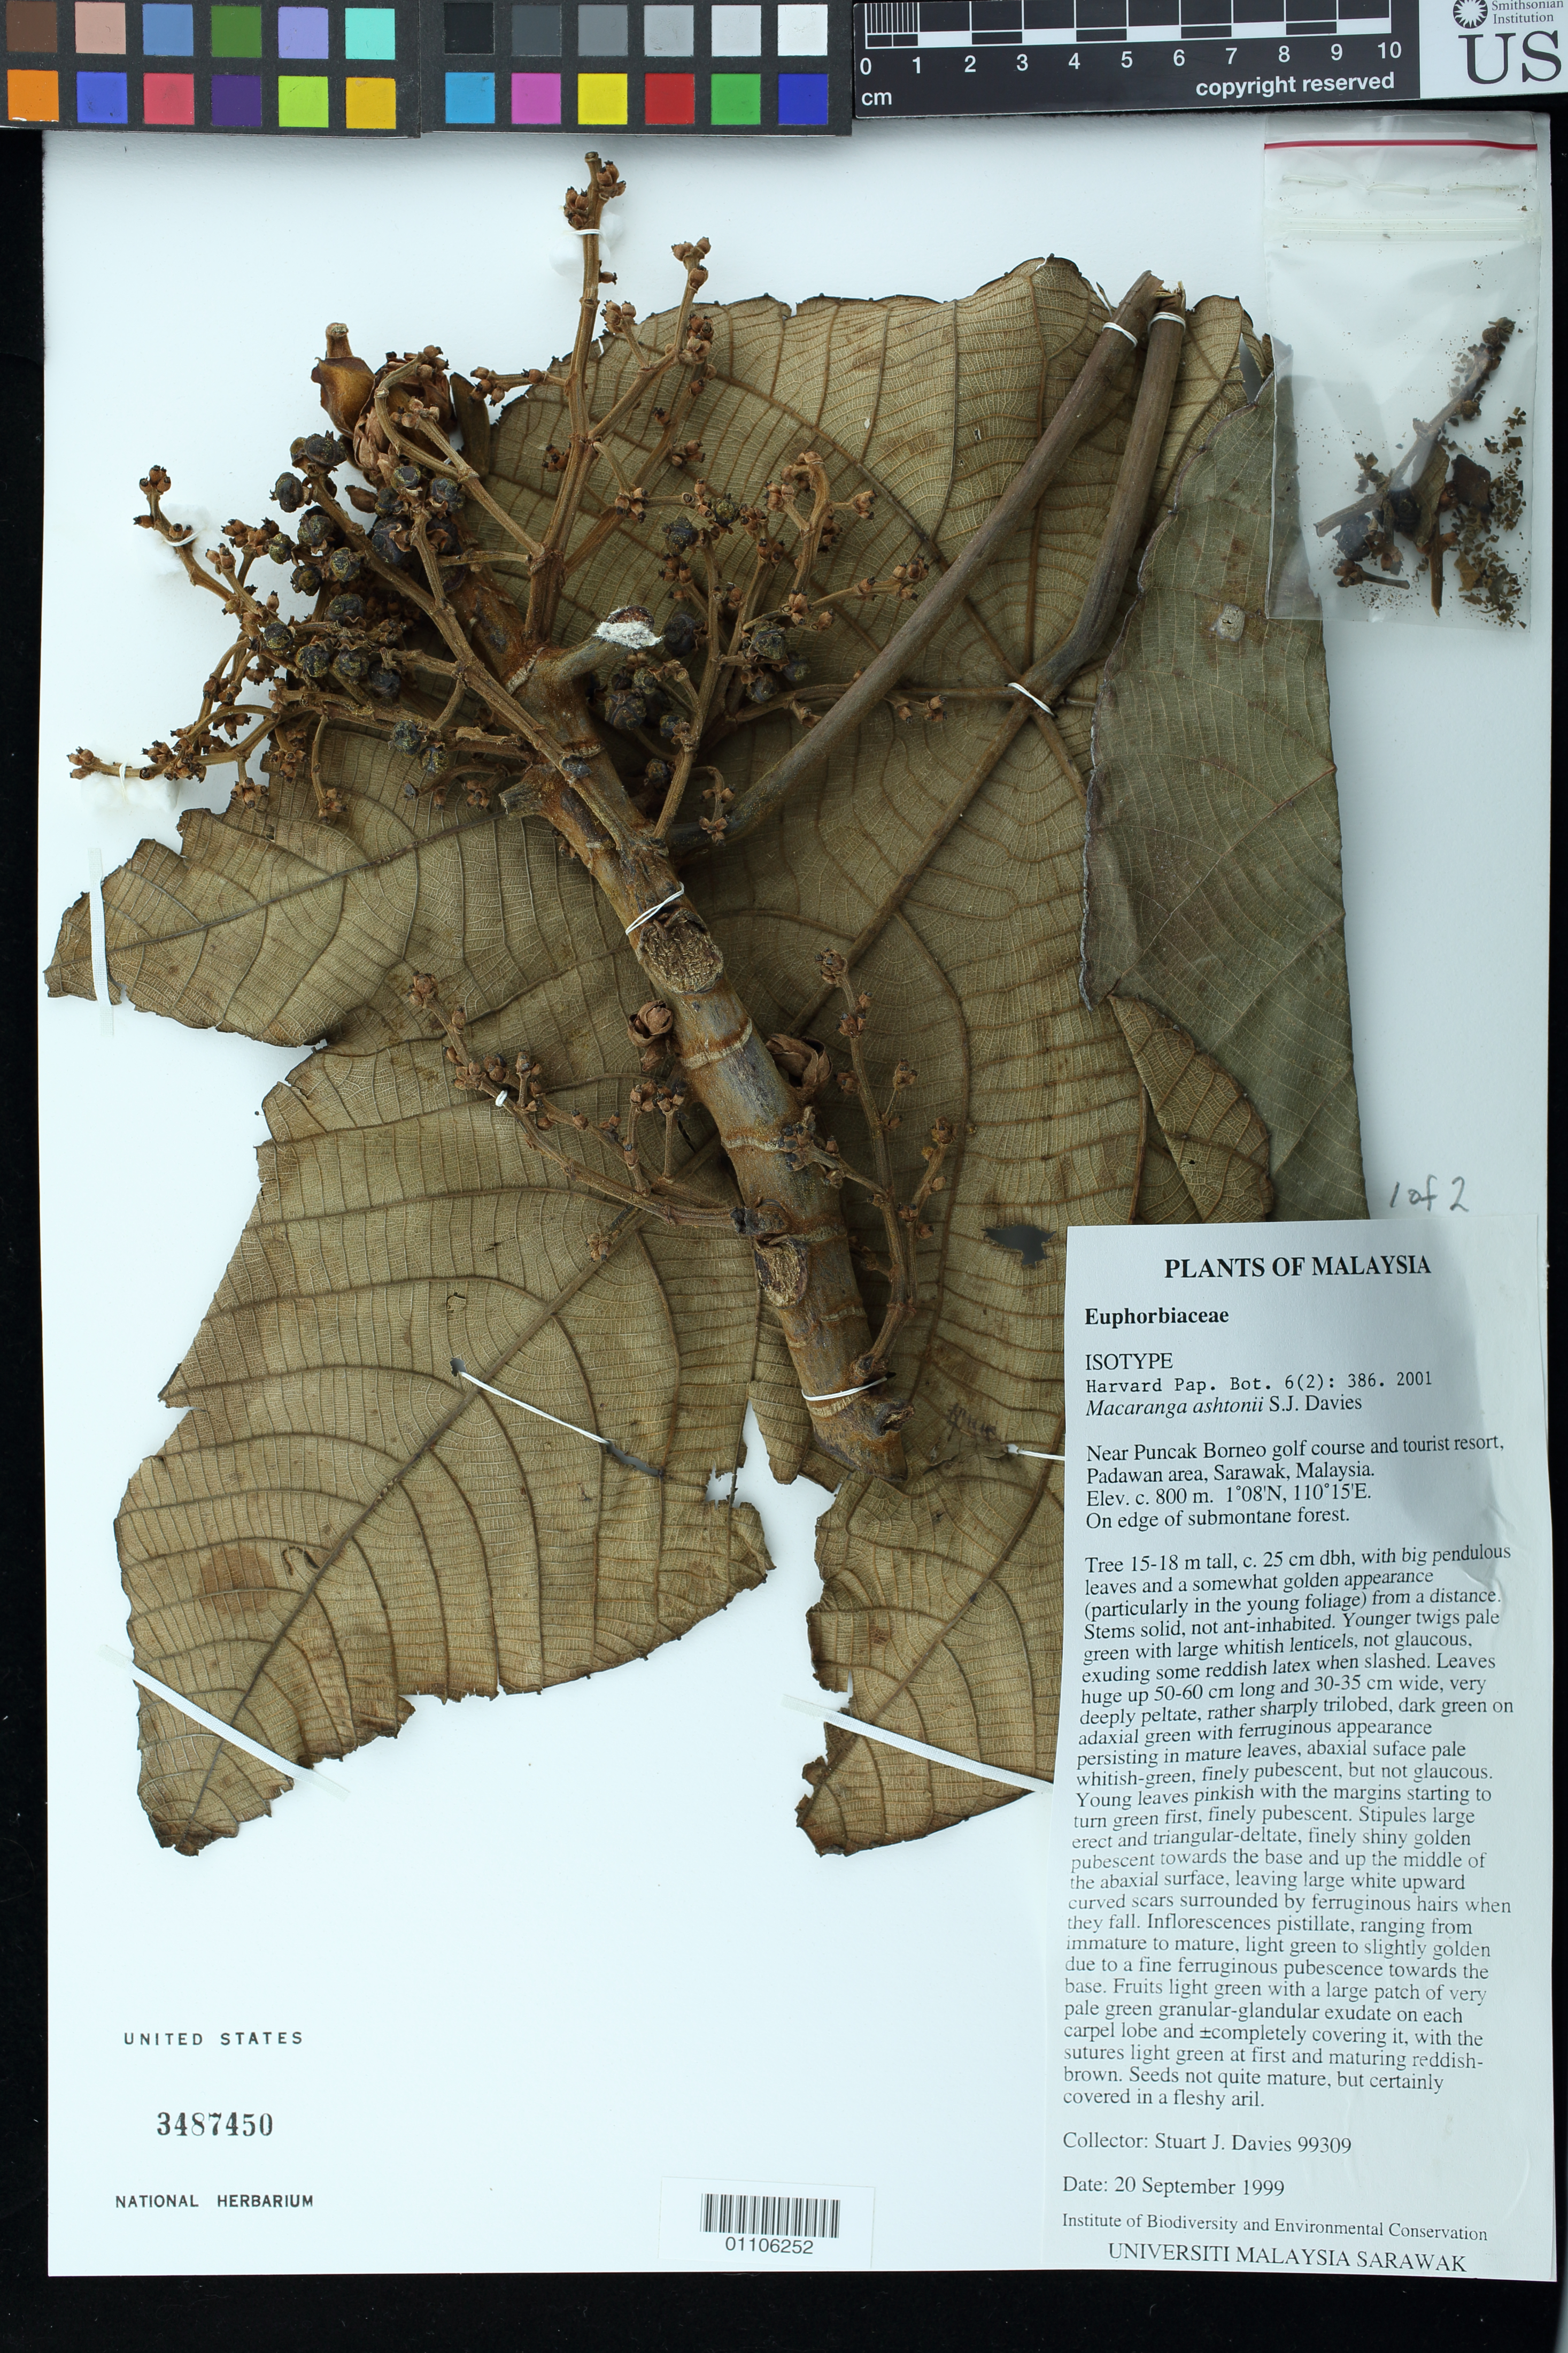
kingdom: Plantae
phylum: Tracheophyta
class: Magnoliopsida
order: Malpighiales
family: Euphorbiaceae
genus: Macaranga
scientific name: Macaranga ashtonii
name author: S.J. Davies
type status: Isotype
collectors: S. Davies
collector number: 99309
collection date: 1999-09-20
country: Malaysia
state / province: Sarawak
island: Borneo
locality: Near Puncak Borneo golf course and tourist resort, Padawan area, Sarawak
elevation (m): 800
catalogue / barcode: US 3487450